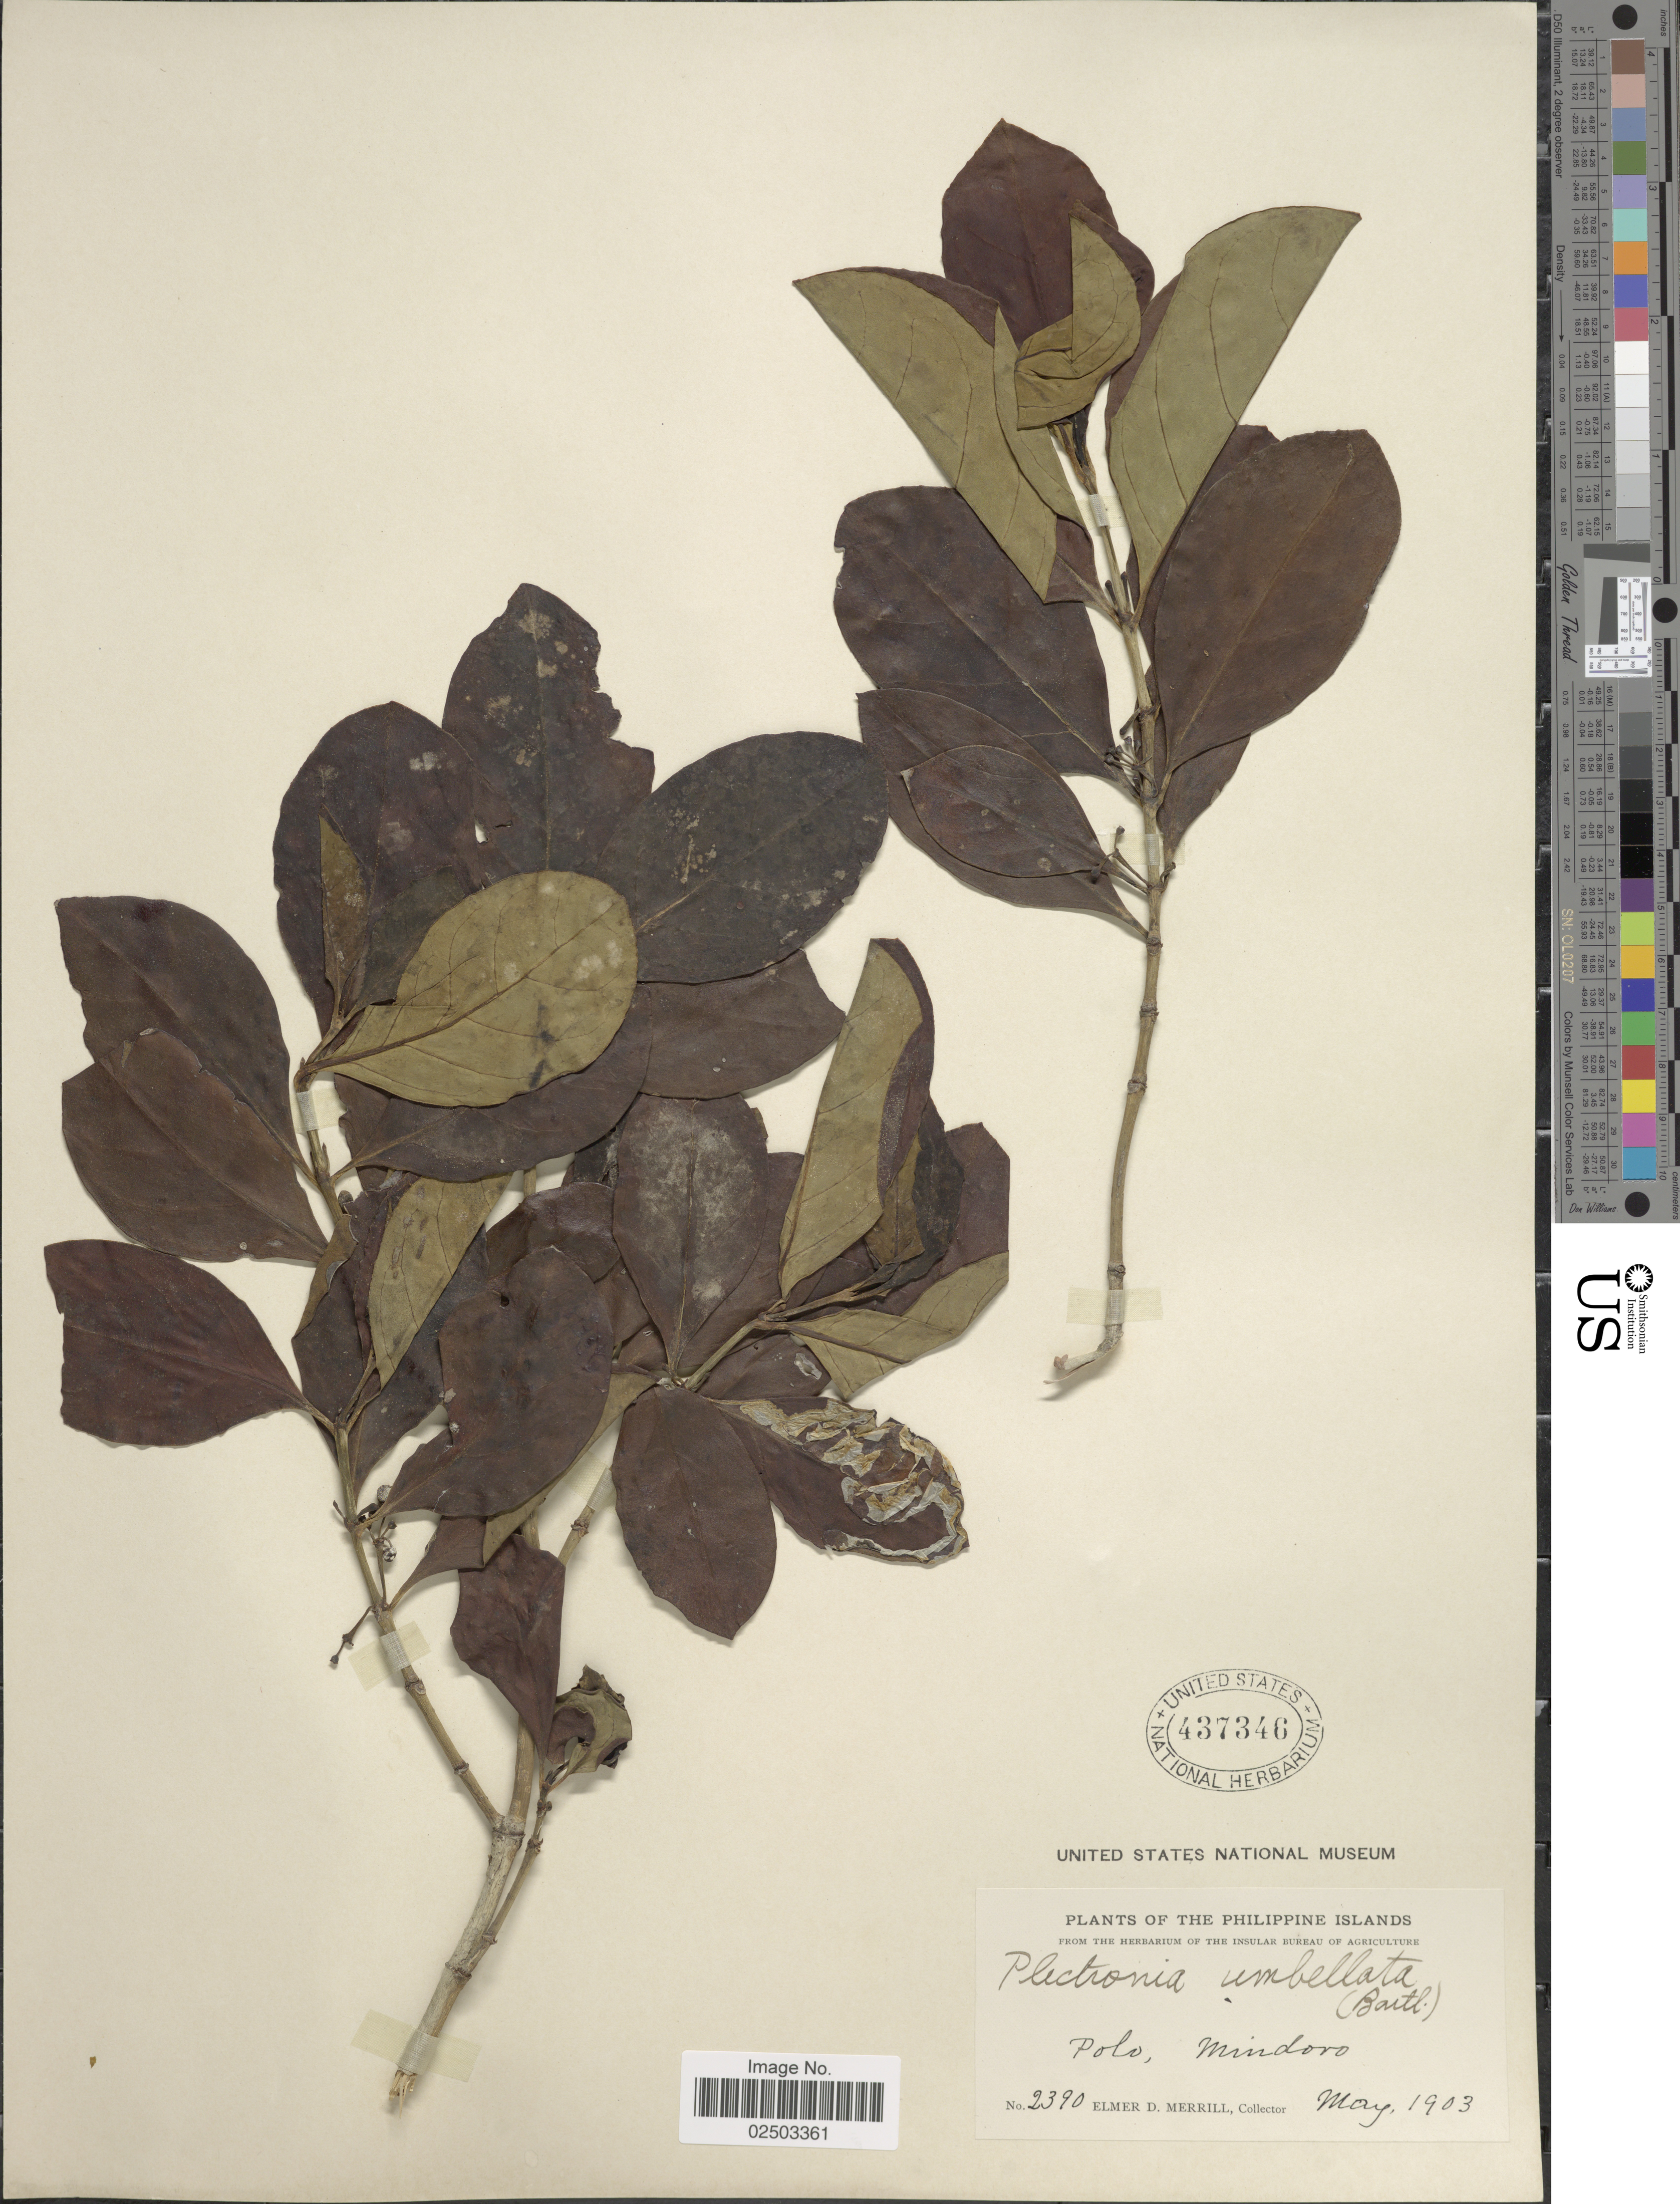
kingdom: Plantae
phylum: Tracheophyta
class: Magnoliopsida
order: Gentianales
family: Rubiaceae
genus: Canthium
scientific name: Canthium dicoccum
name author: (Gaertn.) Merr.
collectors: A. D. E. Elmer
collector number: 2390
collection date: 1903-05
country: Philippines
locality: Philippine Islands, Polo, Mindoro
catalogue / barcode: US 437346